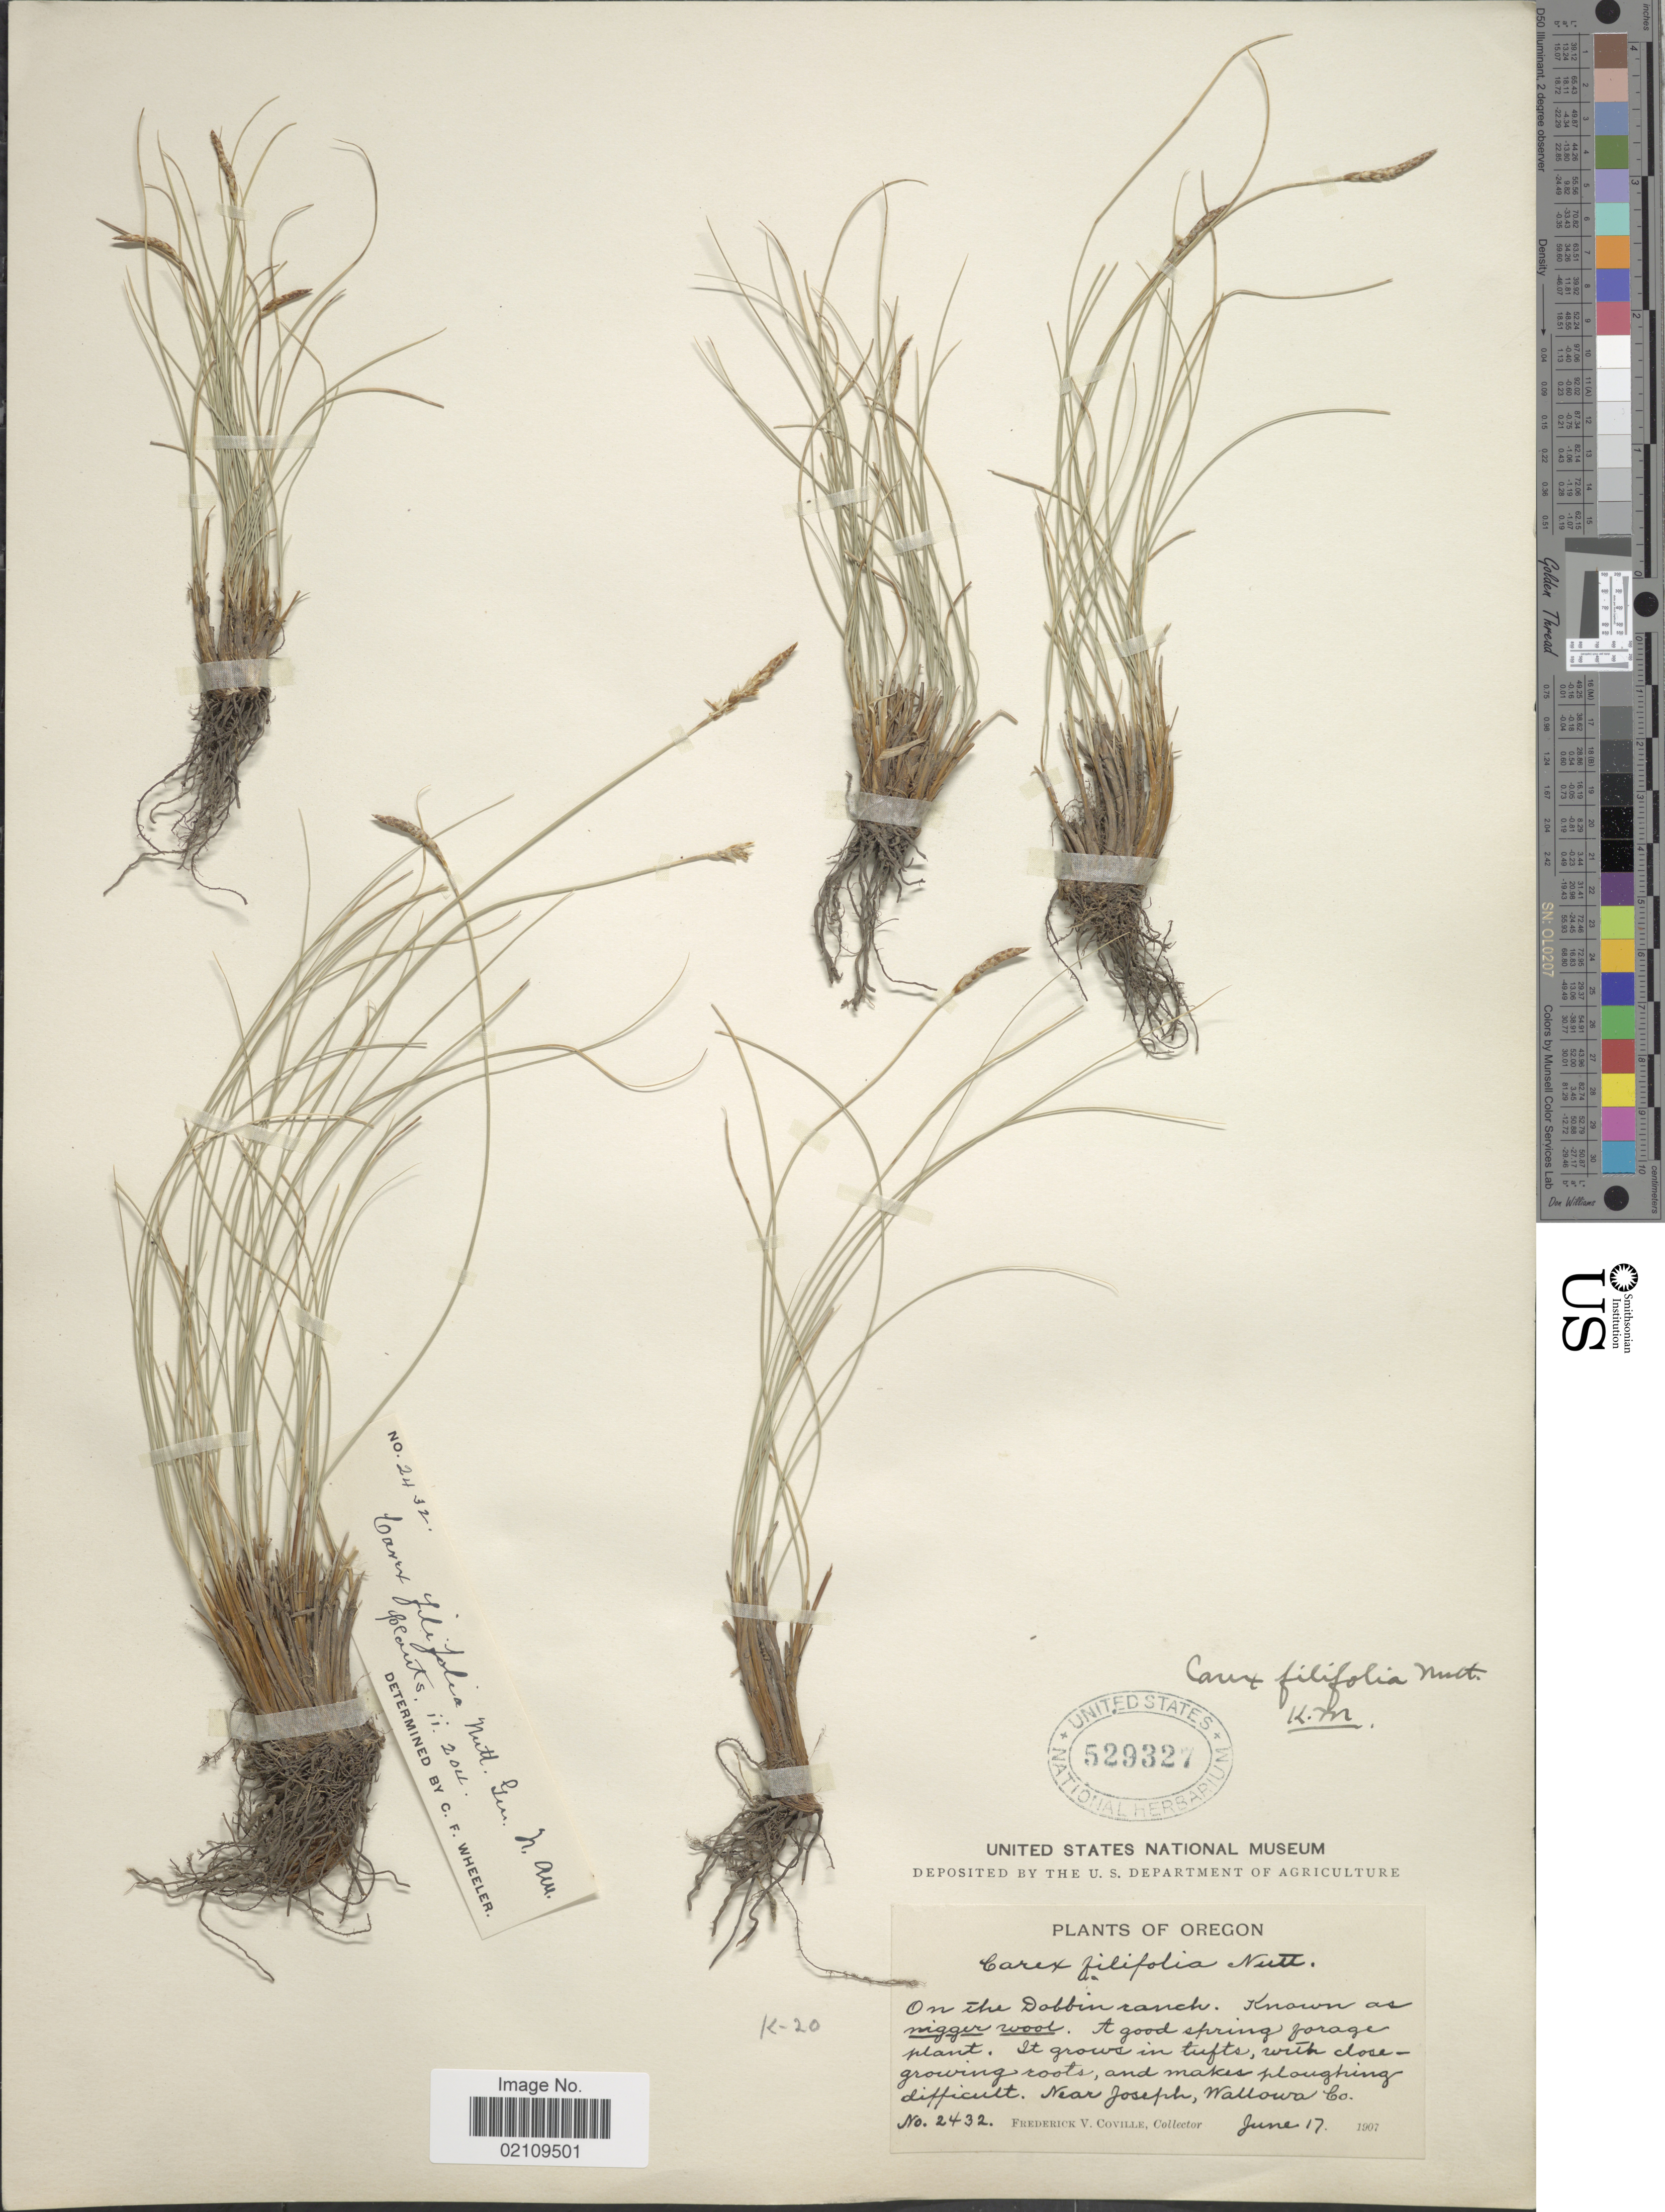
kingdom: Plantae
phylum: Tracheophyta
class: Liliopsida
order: Poales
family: Cyperaceae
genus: Carex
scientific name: Carex filifolia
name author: Nutt.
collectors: F. V. Coville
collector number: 2432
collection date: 1907-06-17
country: United States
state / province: Oregon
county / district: Wallowa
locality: On The Dabbin ranch. Near Joseph, Wallowa Co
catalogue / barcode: US 529327